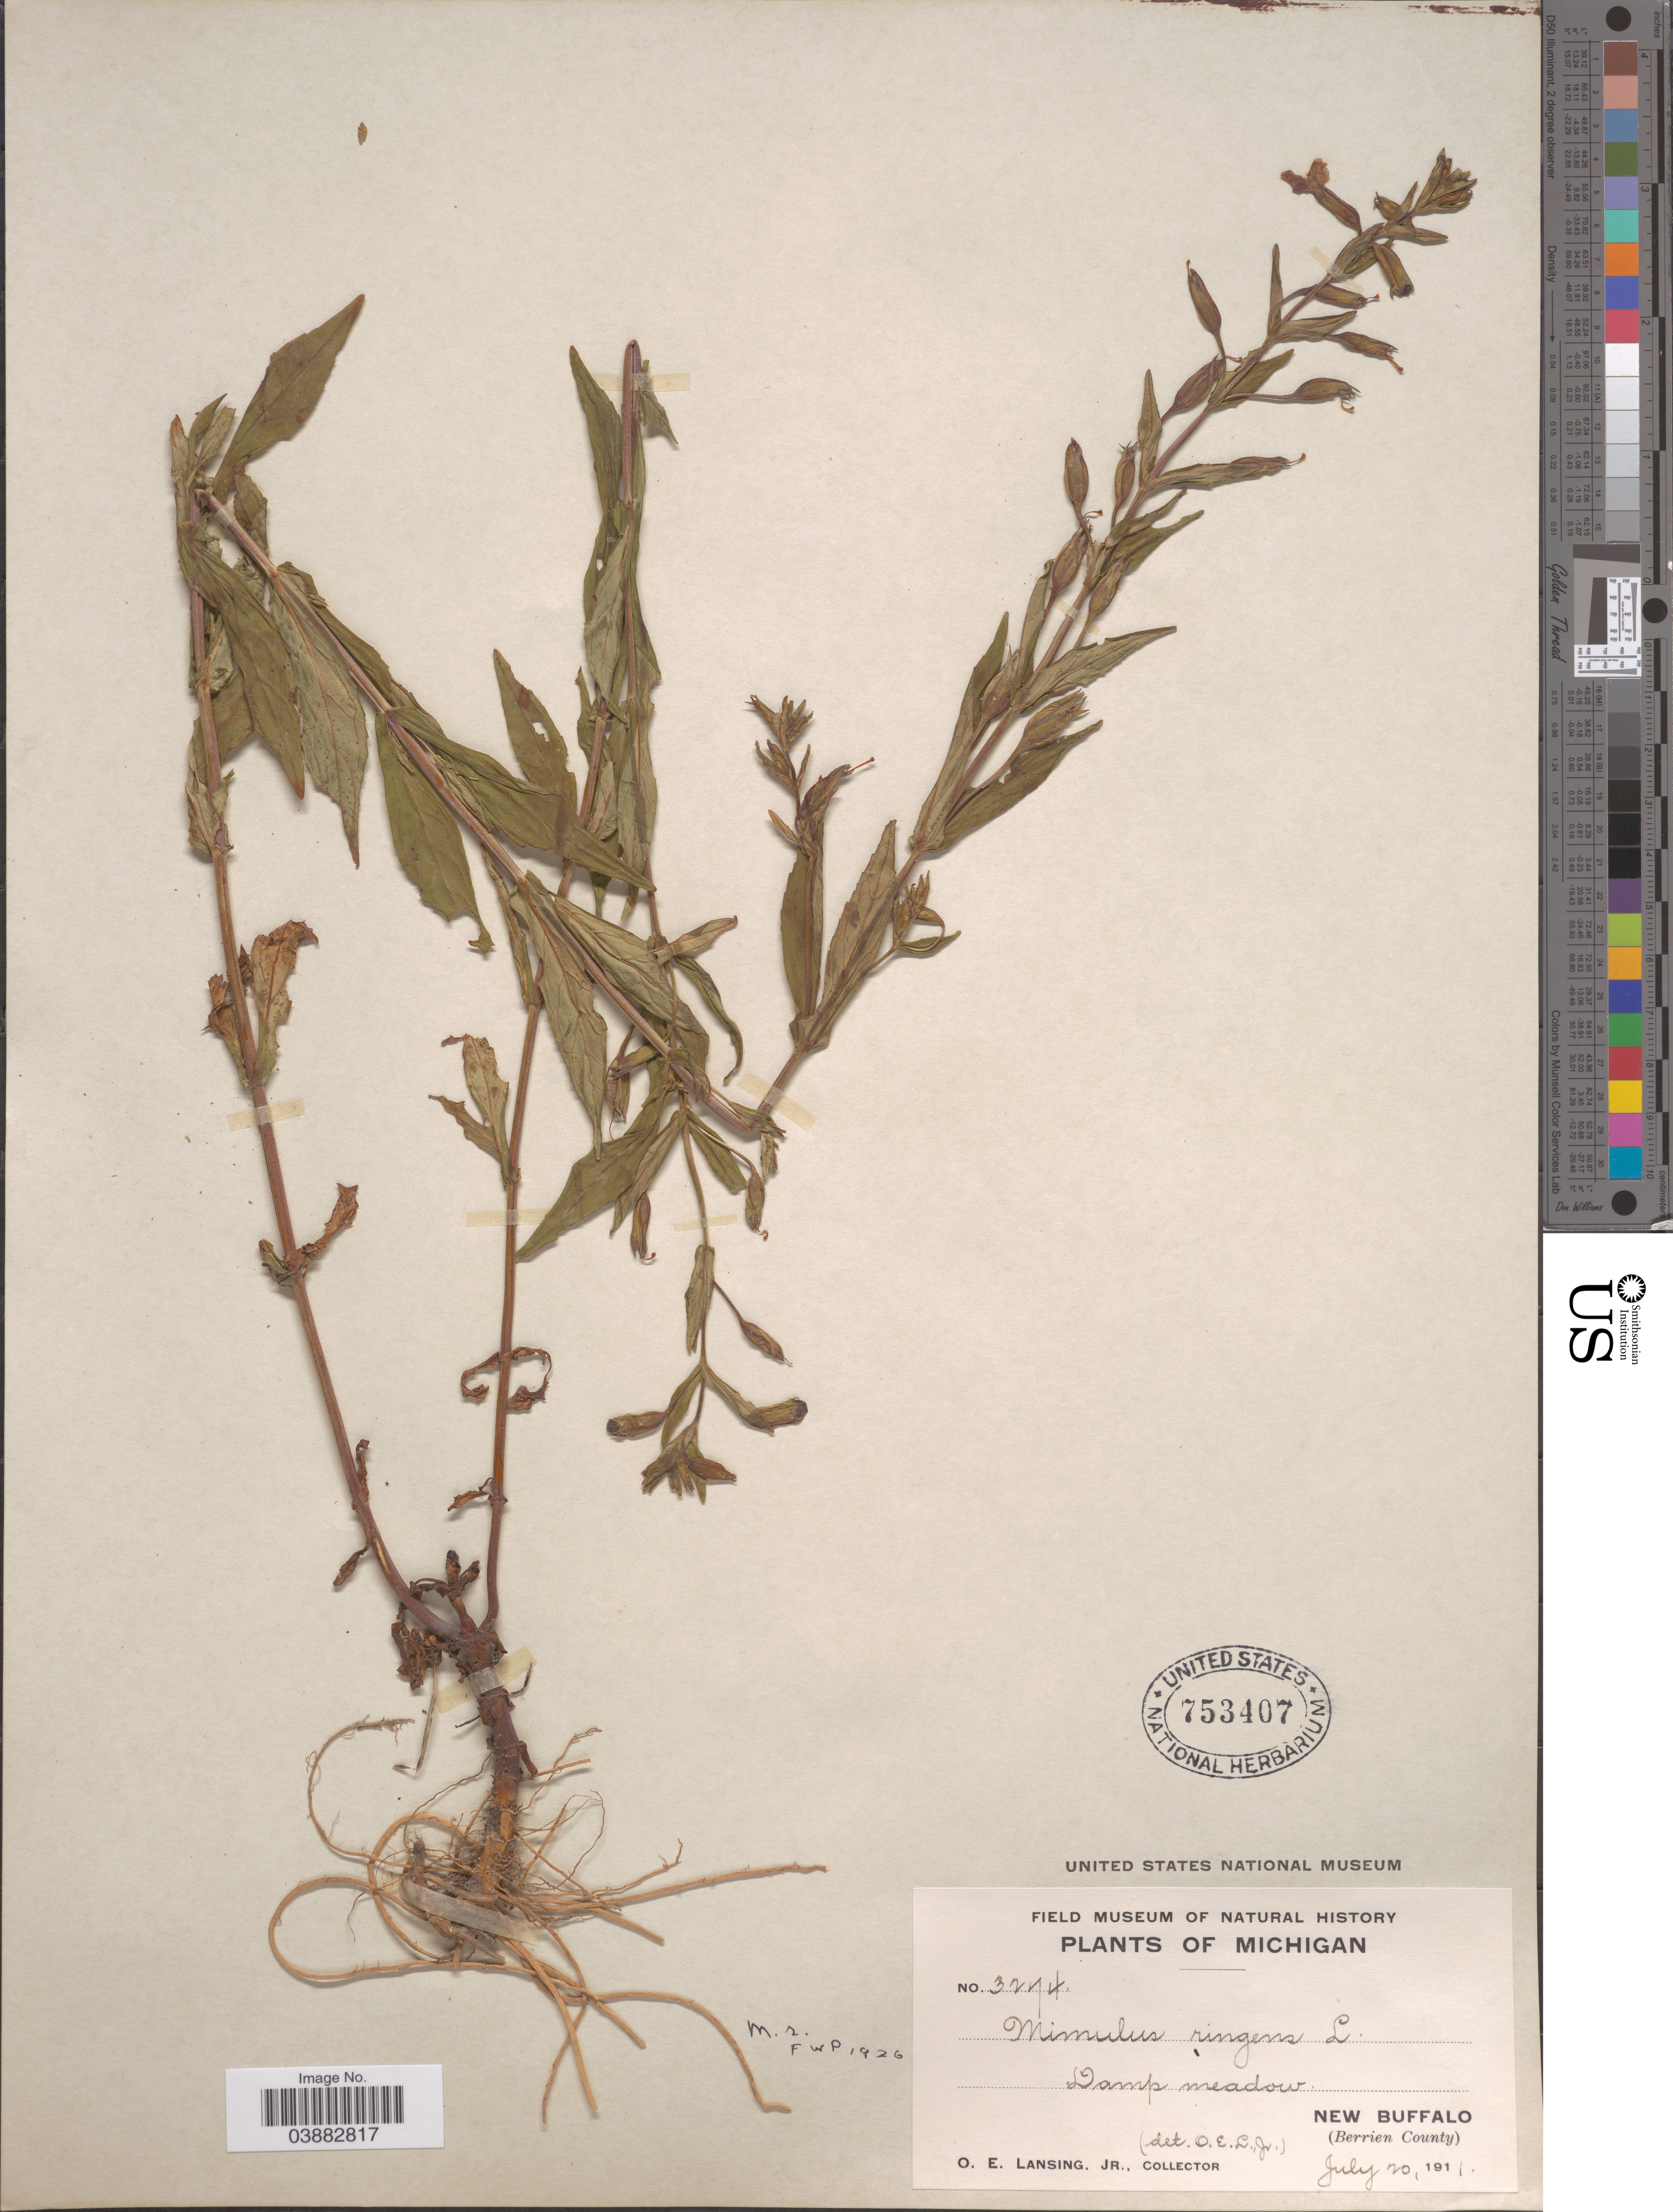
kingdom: Plantae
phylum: Tracheophyta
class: Magnoliopsida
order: Lamiales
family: Phrymaceae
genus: Mimulus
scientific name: Mimulus ringens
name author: L.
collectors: O. Lansing Jr.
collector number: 3274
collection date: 1911-07-20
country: United States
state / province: Michigan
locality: Damp meadow. New Buffalo. (Berrien County).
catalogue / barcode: US 753407